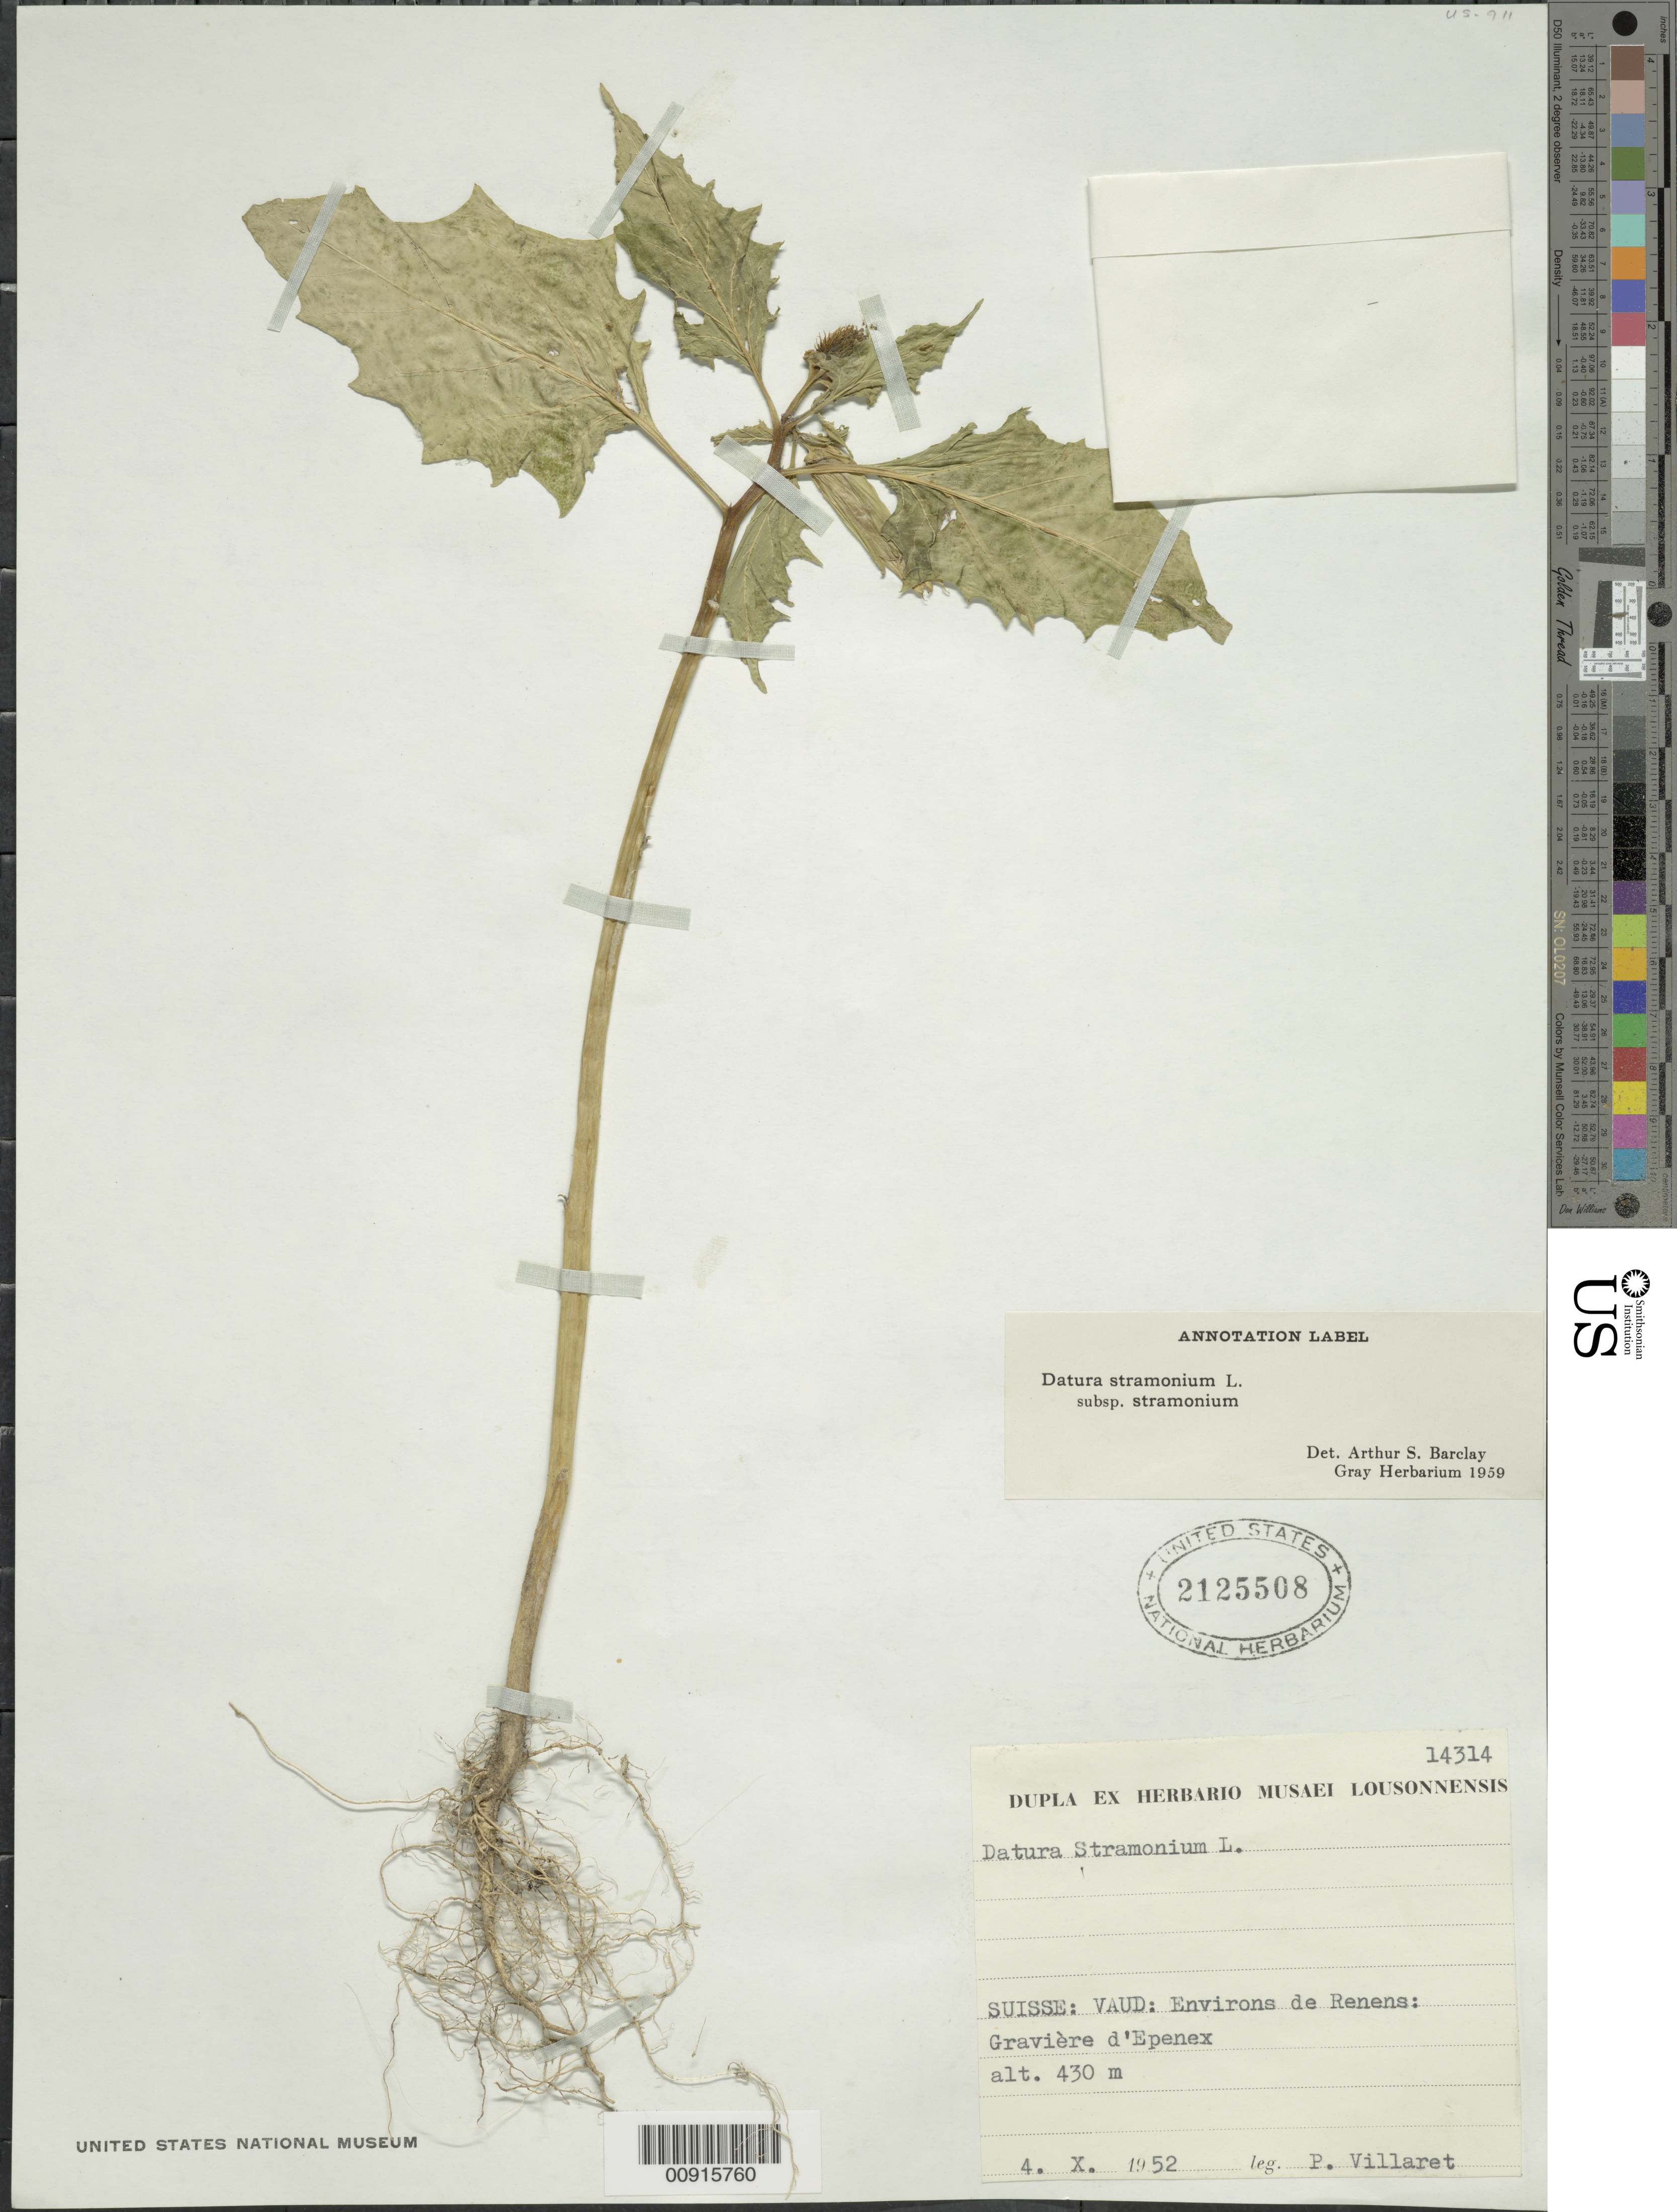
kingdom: Plantae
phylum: Tracheophyta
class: Magnoliopsida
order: Solanales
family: Solanaceae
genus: Datura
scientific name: Datura stramonium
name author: L.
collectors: P. Villaret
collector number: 14314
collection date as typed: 04 Oct 1952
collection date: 1952-10-04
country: Switzerland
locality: Suisse: Vaud: Environs de Renens: Gravière d'Epenex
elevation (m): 430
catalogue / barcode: US 2125508